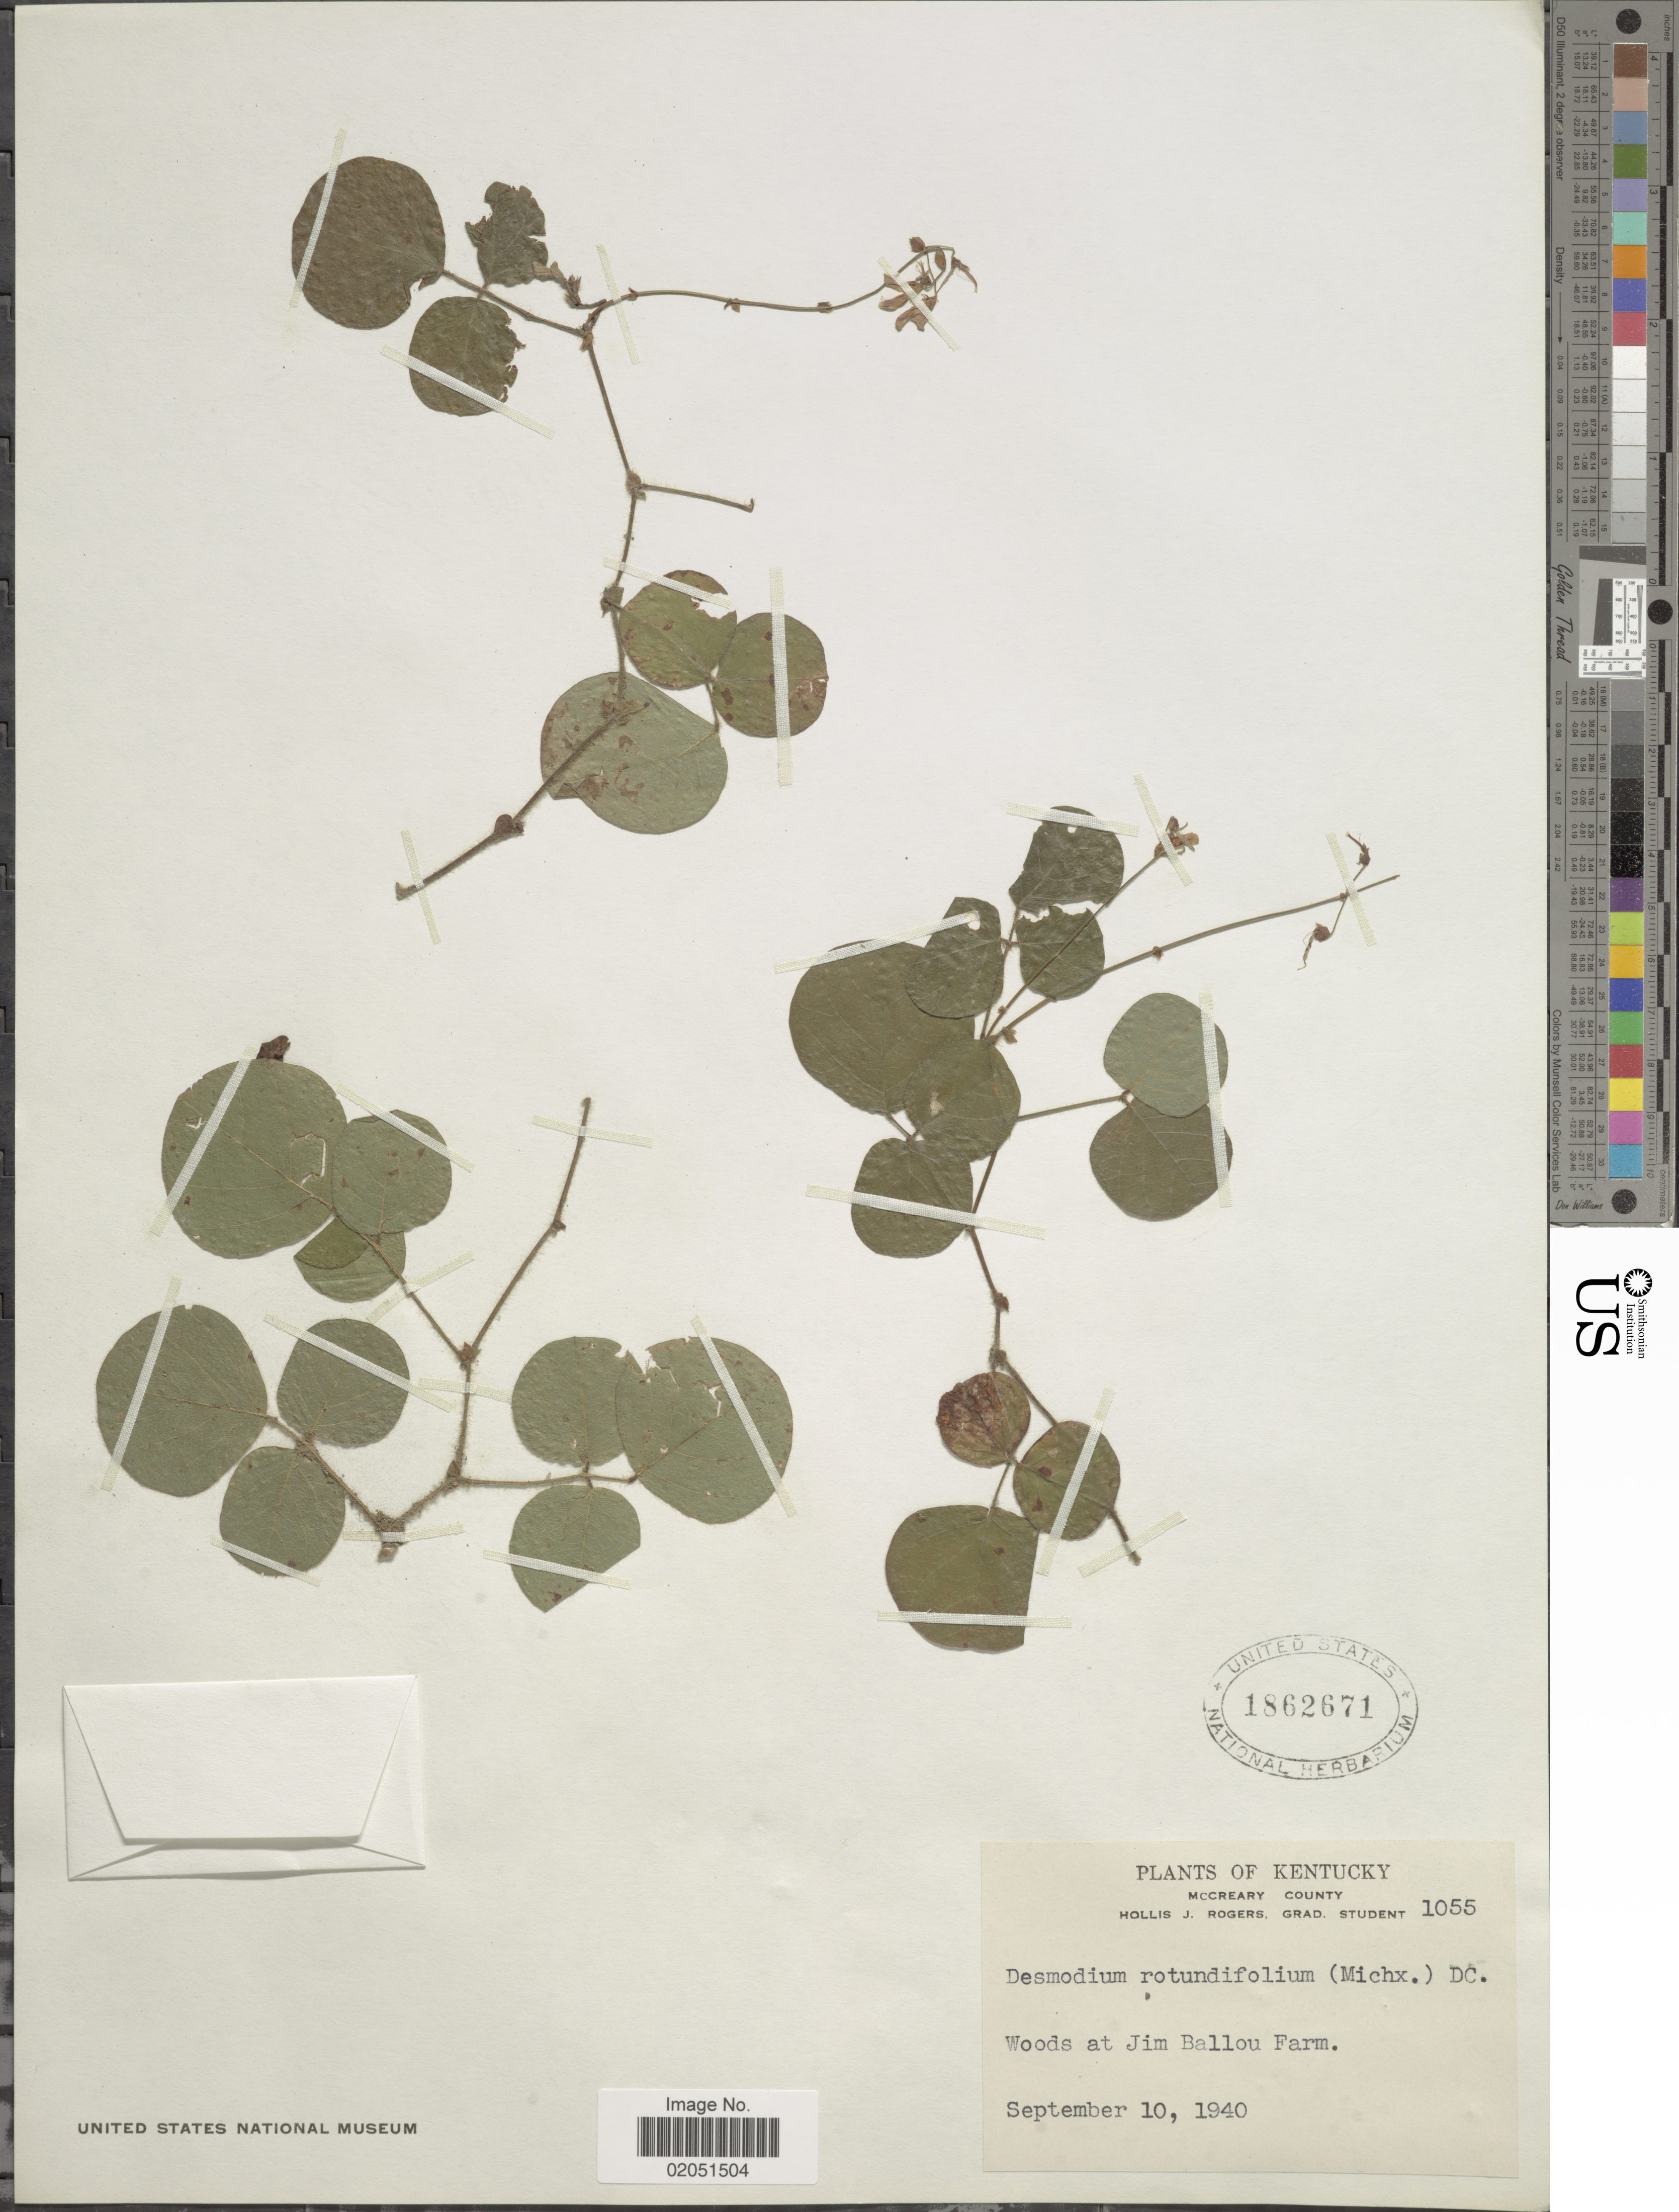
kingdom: Plantae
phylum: Tracheophyta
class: Magnoliopsida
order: Fabales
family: Fabaceae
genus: Desmodium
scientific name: Desmodium rotundifolium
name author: DC.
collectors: H. J. Rogers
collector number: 1055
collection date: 1940-09-10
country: United States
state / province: Kentucky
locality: McCreary County, woods at Jim Ballou Farm.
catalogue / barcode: US 1862671